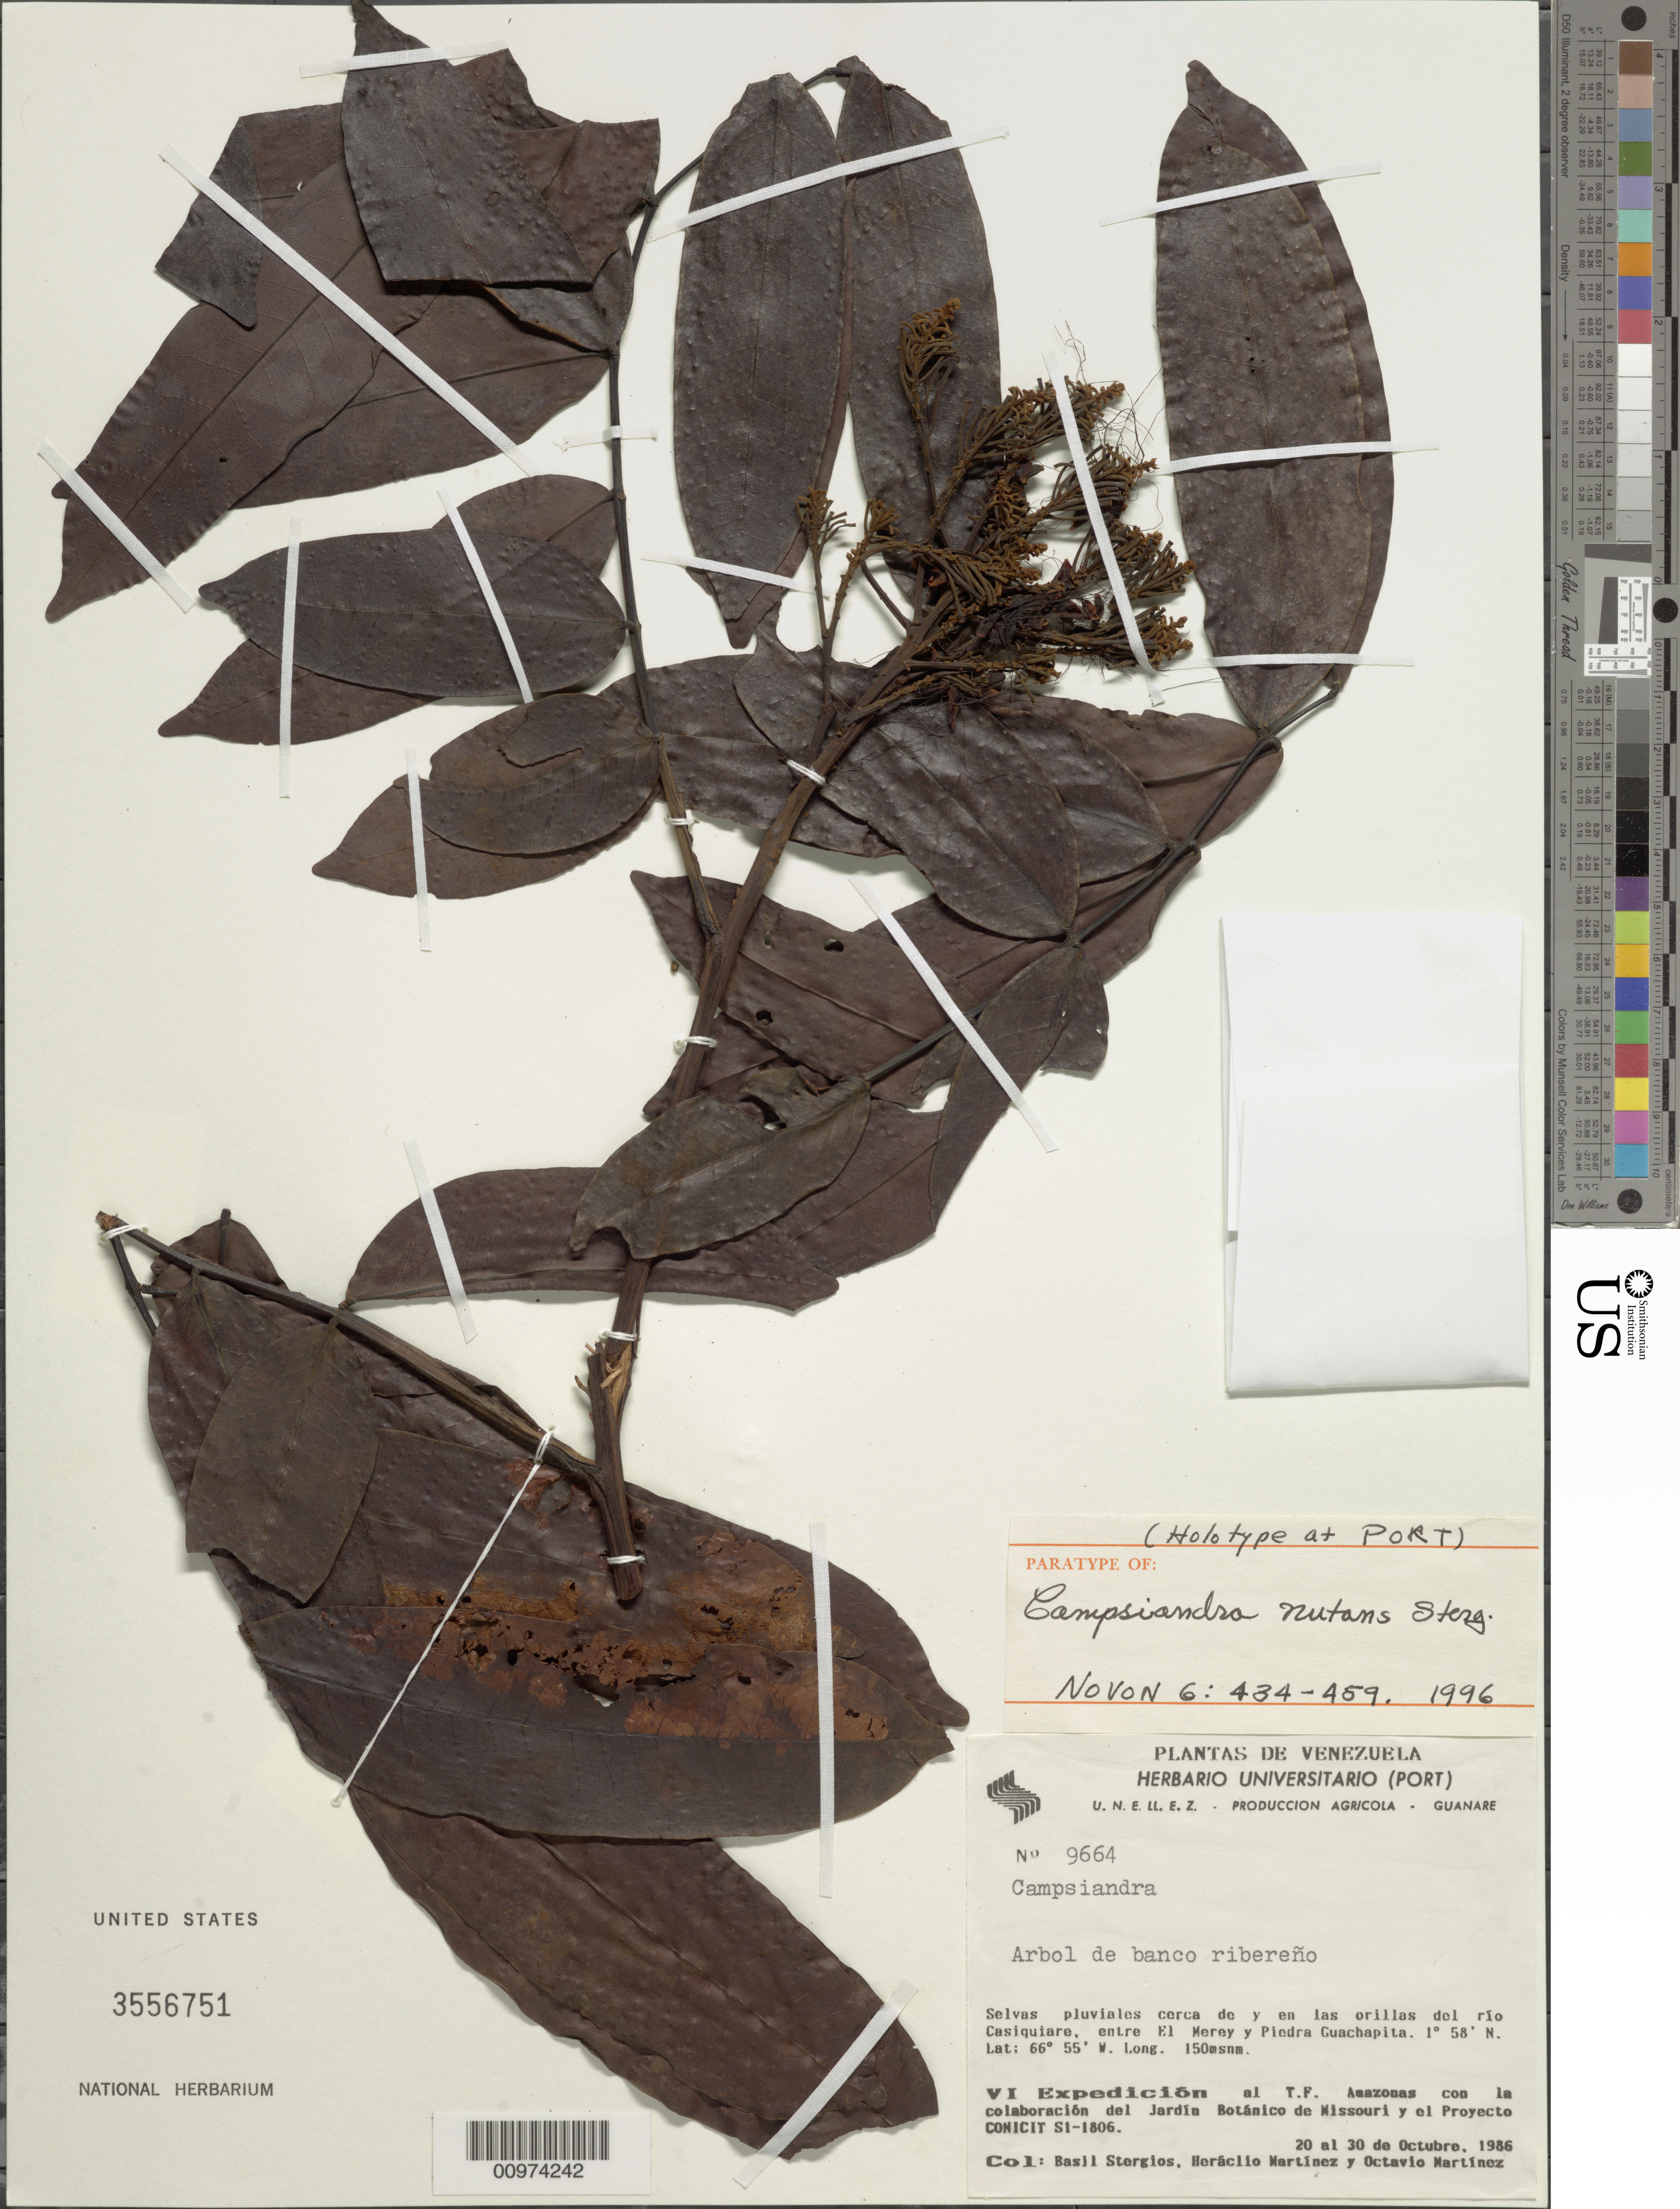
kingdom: Plantae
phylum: Tracheophyta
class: Magnoliopsida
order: Fabales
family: Fabaceae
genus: Campsiandra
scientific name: Campsiandra nutans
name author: Stergios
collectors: B. G. Stergios, H. Martinez & O. Martínez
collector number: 9664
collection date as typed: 20-Oct-86 to 30-Oct-86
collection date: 1986-10-20/1986-10-30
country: Venezuela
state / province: Amazonas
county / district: Río Negro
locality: Río Casiquaire, entre El Merey y Piedra Guachapita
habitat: Selvas pluviales cerca de y en las orillas del rio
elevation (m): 150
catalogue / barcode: US 3556751